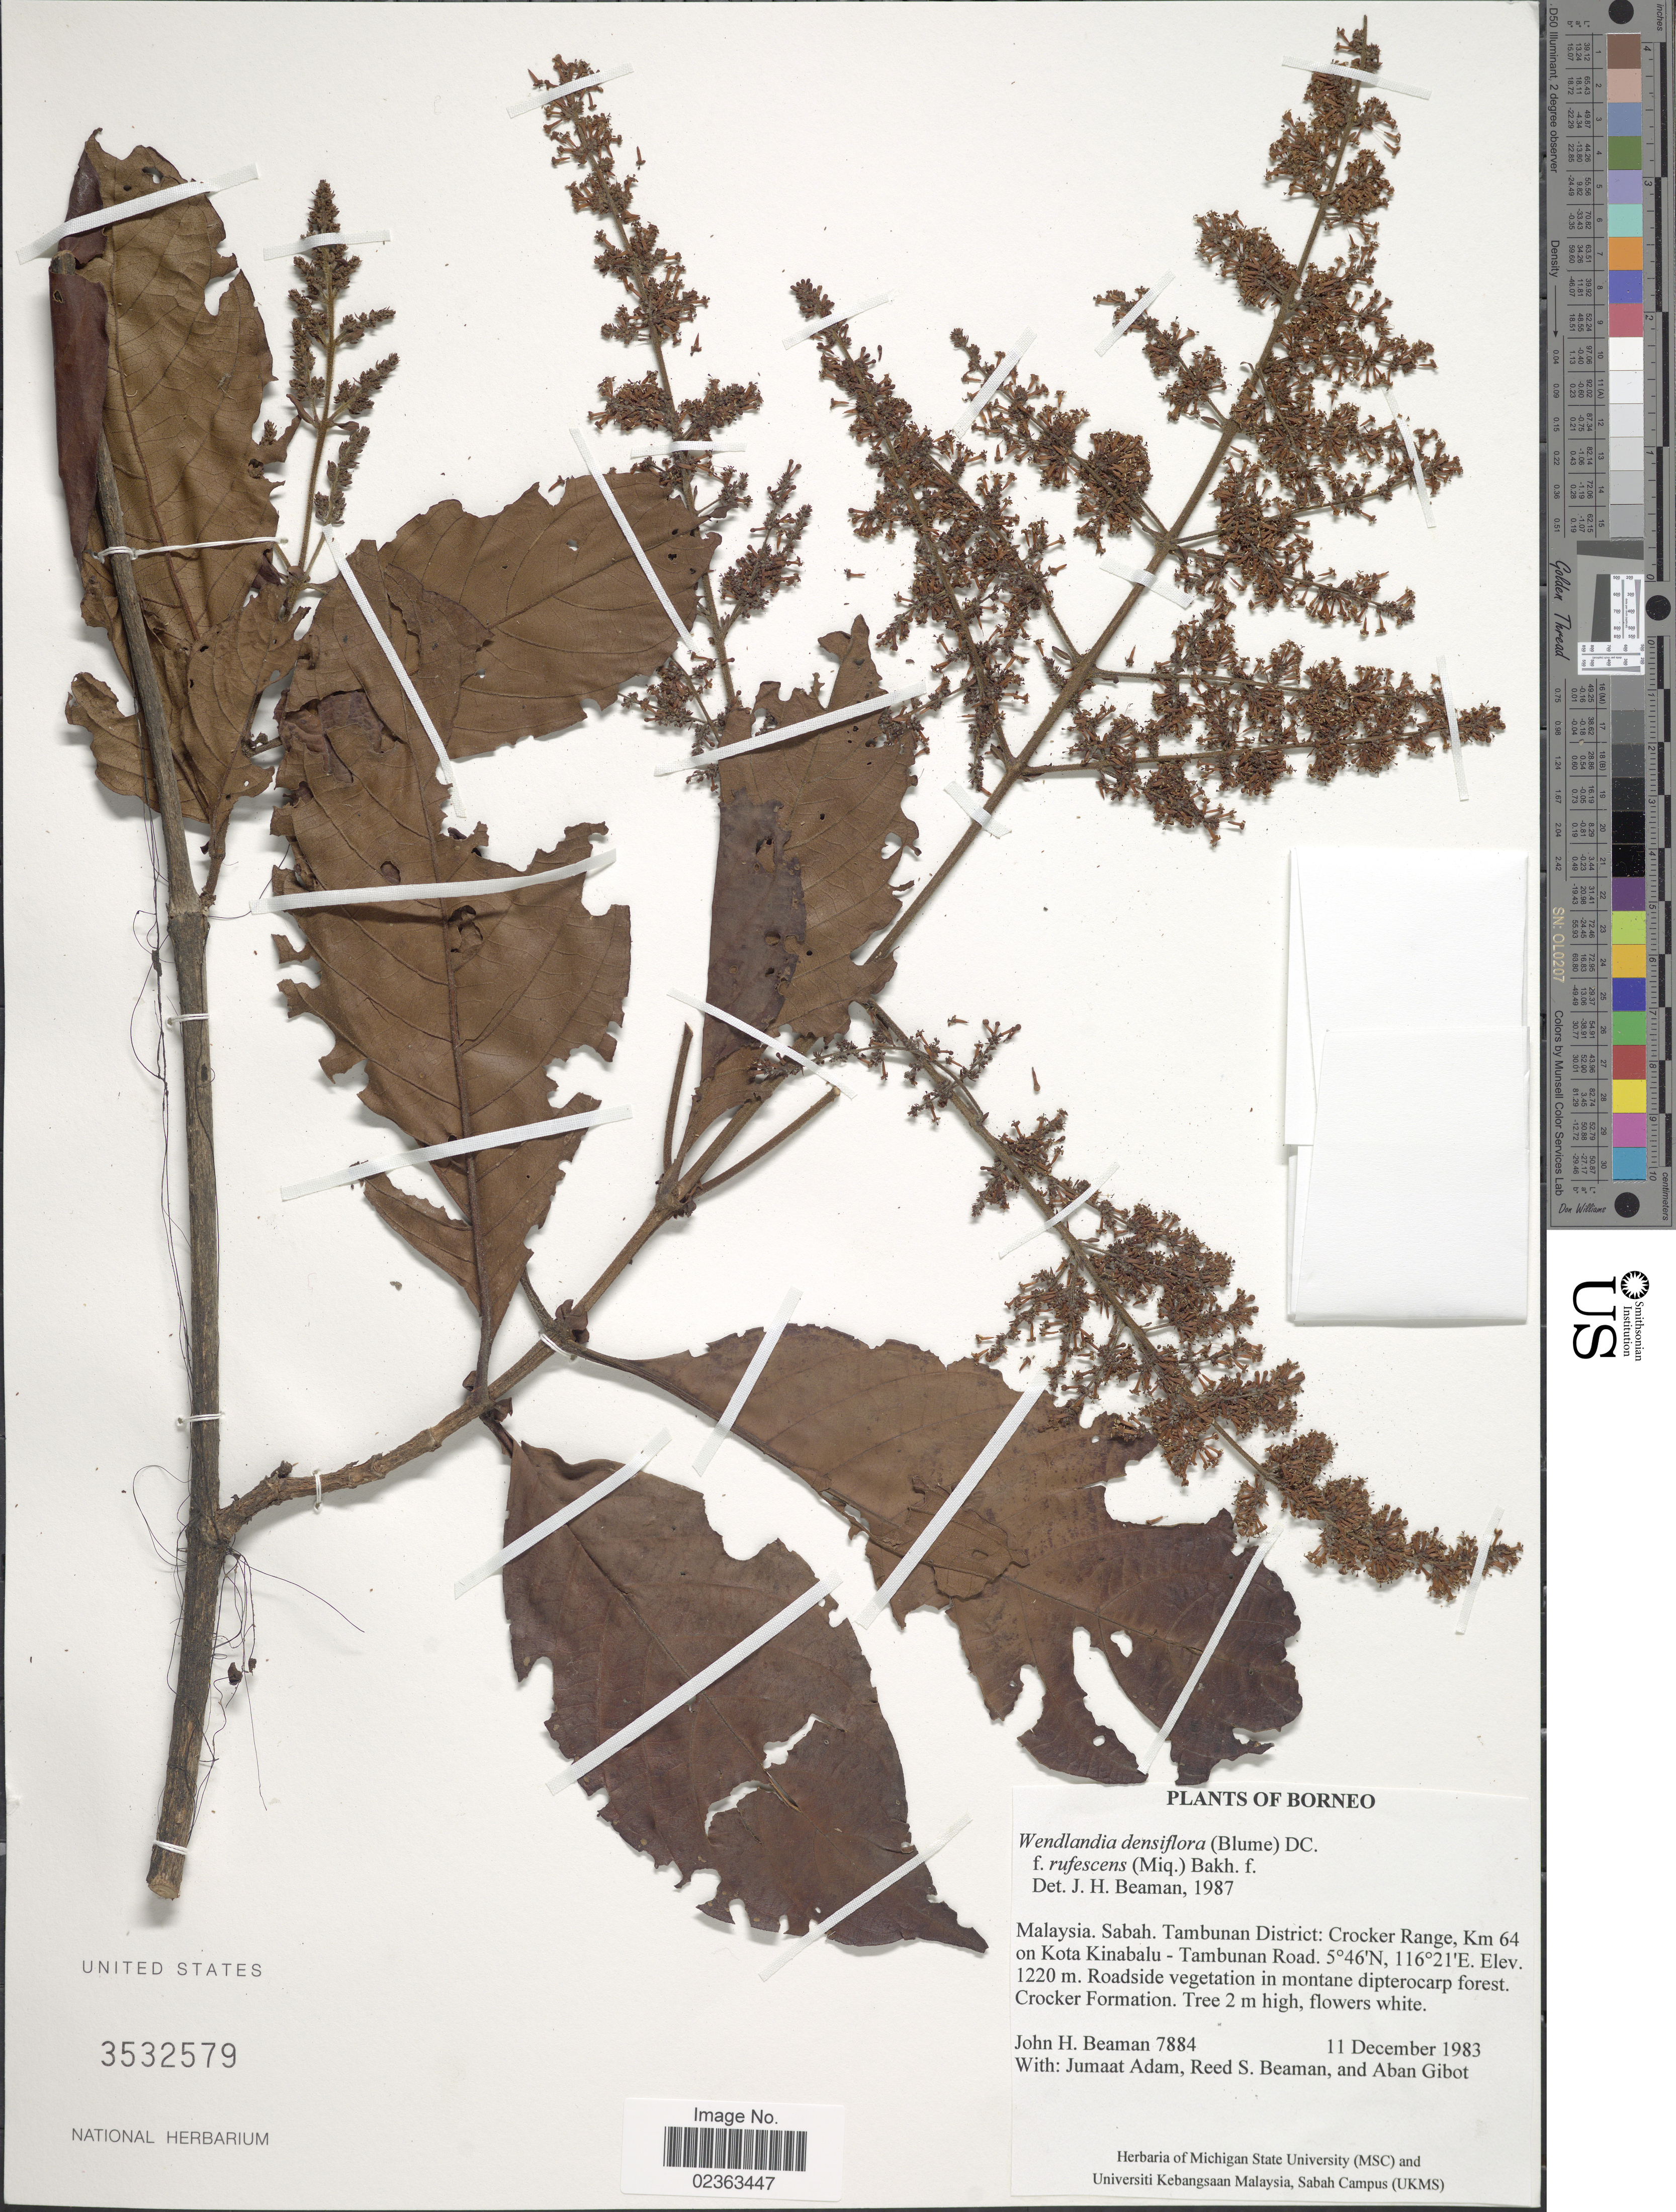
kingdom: Plantae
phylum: Tracheophyta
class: Magnoliopsida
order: Gentianales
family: Rubiaceae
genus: Wendlandia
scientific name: Wendlandia densiflora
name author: (Blume) DC.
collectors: J. H. Beaman, J. Adam, R. S. Beaman & A. Gibot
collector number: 7884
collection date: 1983-12-11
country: Malaysia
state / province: Sabah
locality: Tambunan District: Crocker Range, km 64 on Kota Kinabalu-Tambunan Road, roadside vegetation in montane diptercarp forest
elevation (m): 1220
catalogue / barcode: US 3532579